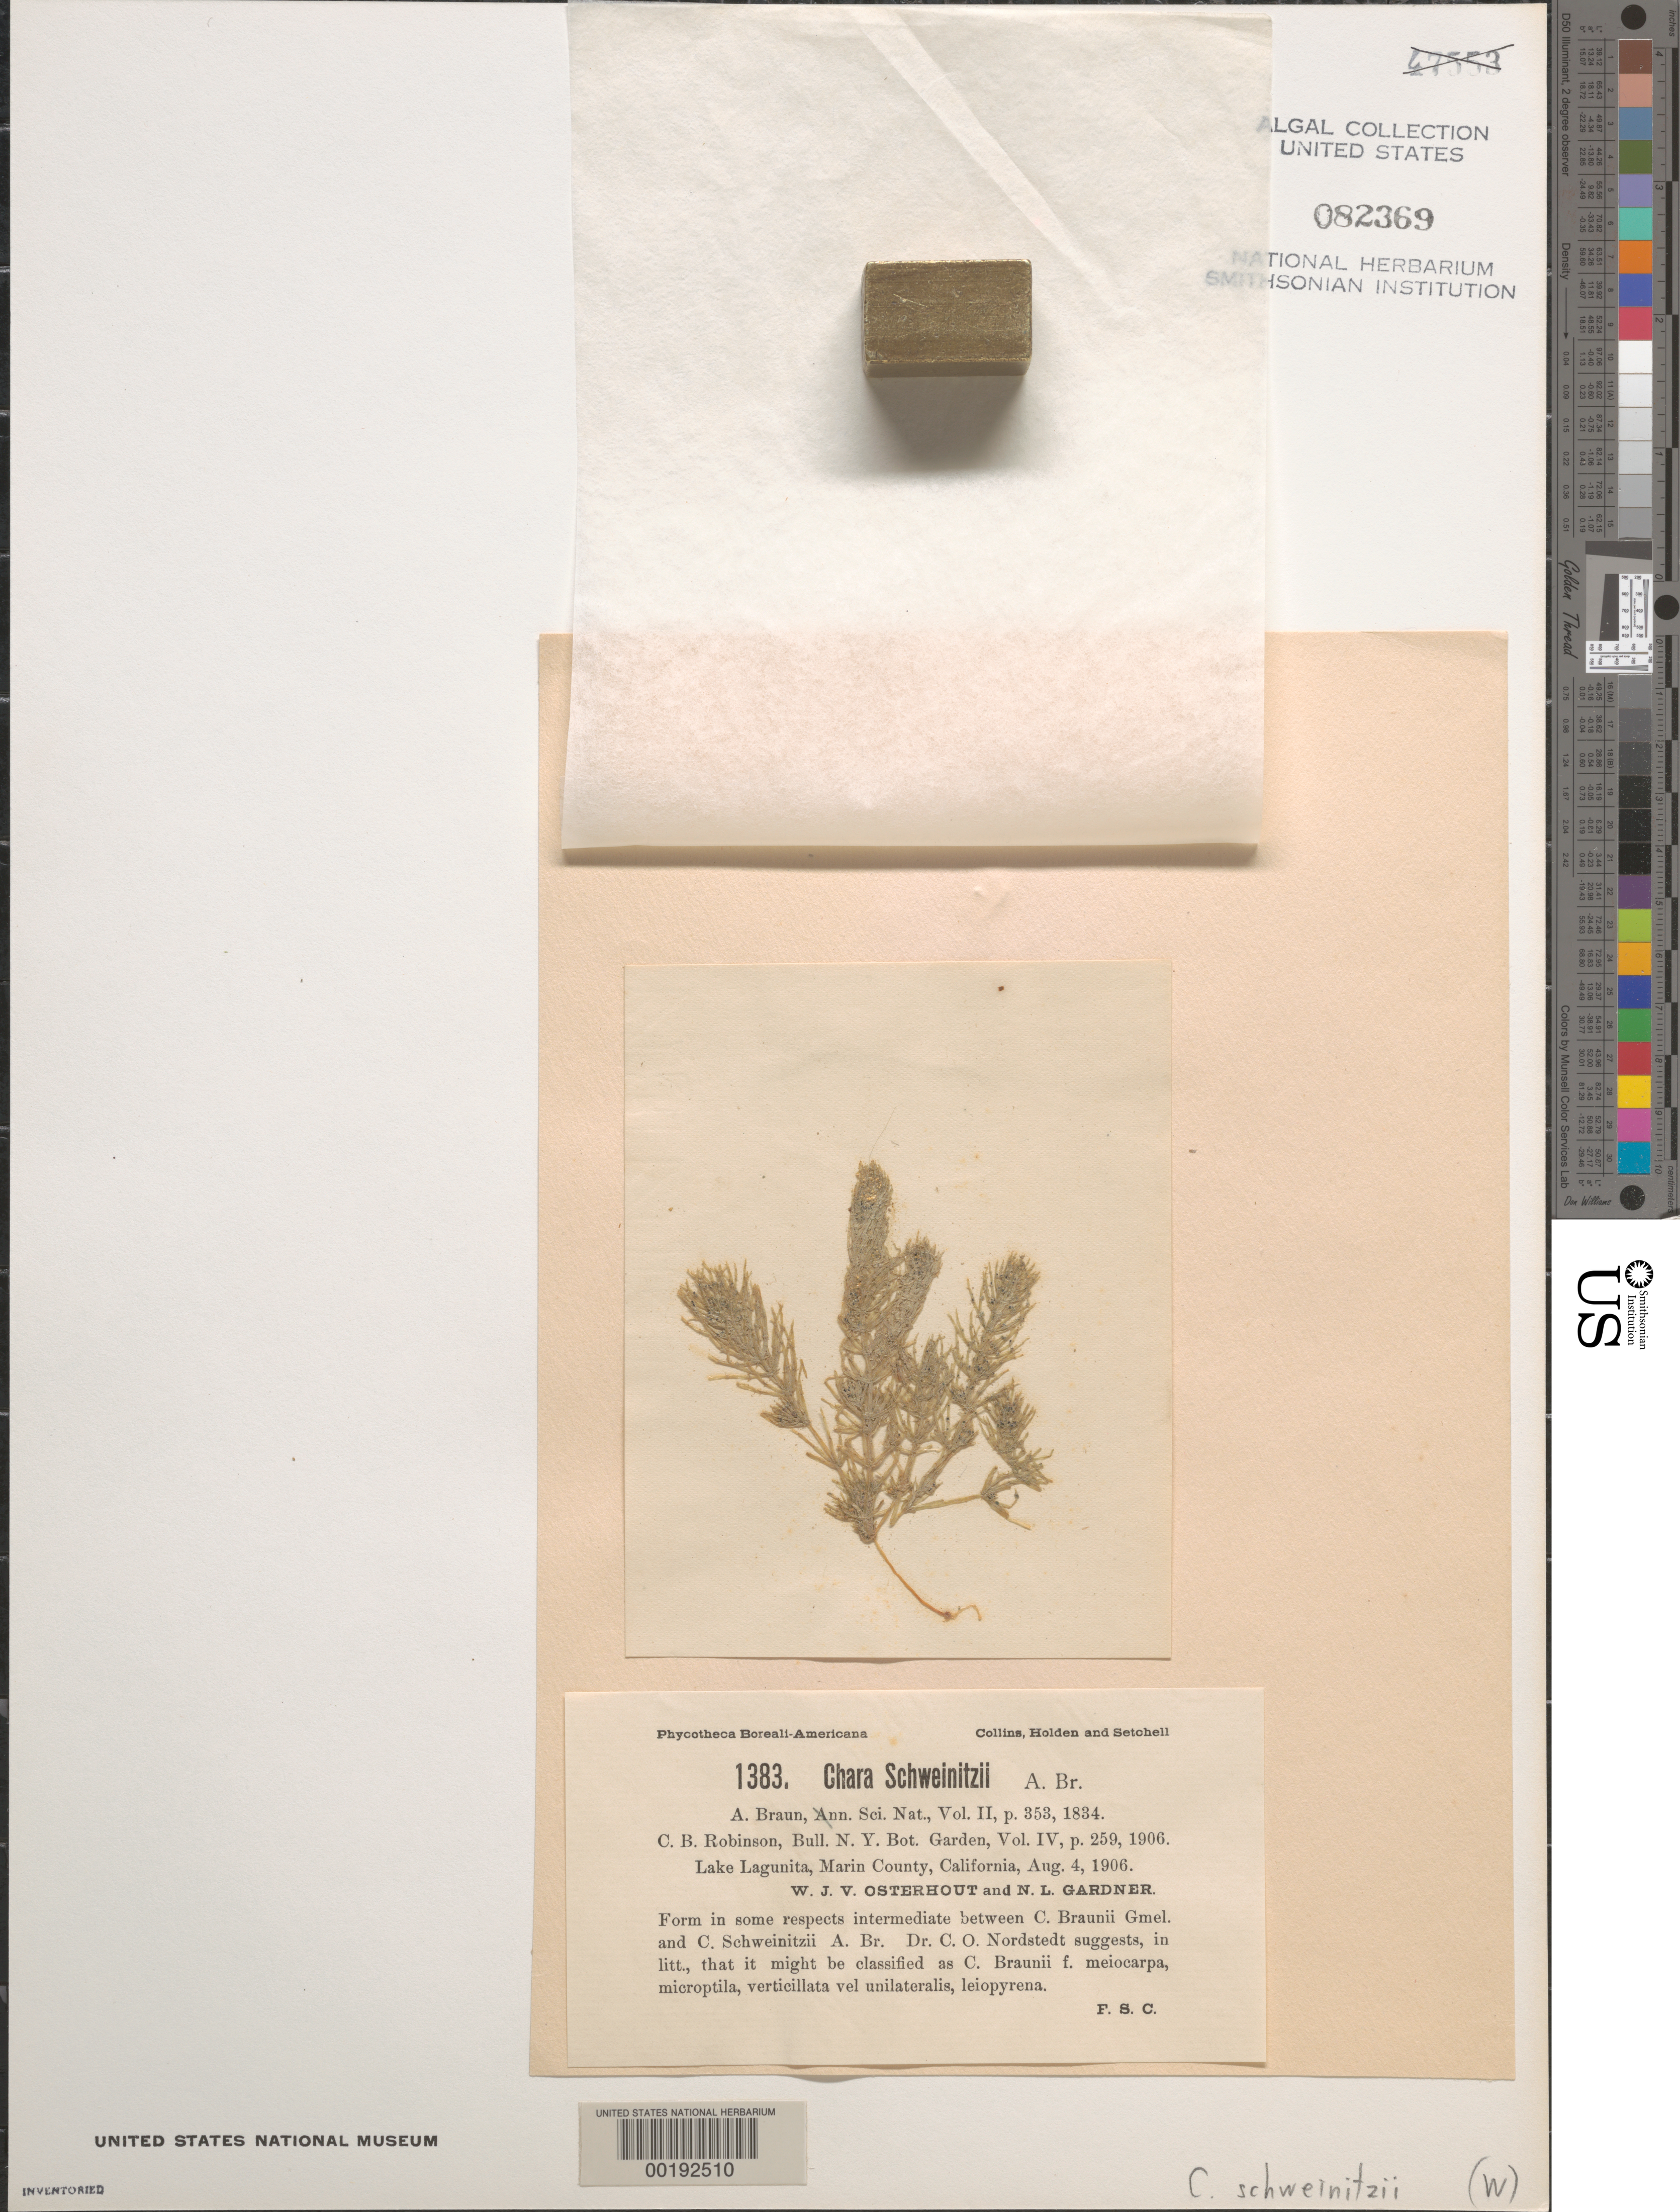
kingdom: Plantae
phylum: Charophyta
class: Charophyceae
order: Charales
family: Characeae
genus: Chara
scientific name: Chara braunii var. schweinitzii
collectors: W. Osterhout & N. Gardner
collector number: PB-A 1383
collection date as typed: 04 Aug 1906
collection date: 1906-08-04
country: United States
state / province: California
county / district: Marin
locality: Lake Lagunita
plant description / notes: Collins, Holden & Setchell, Phycotheca Boreali-Americana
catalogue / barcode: US 82369